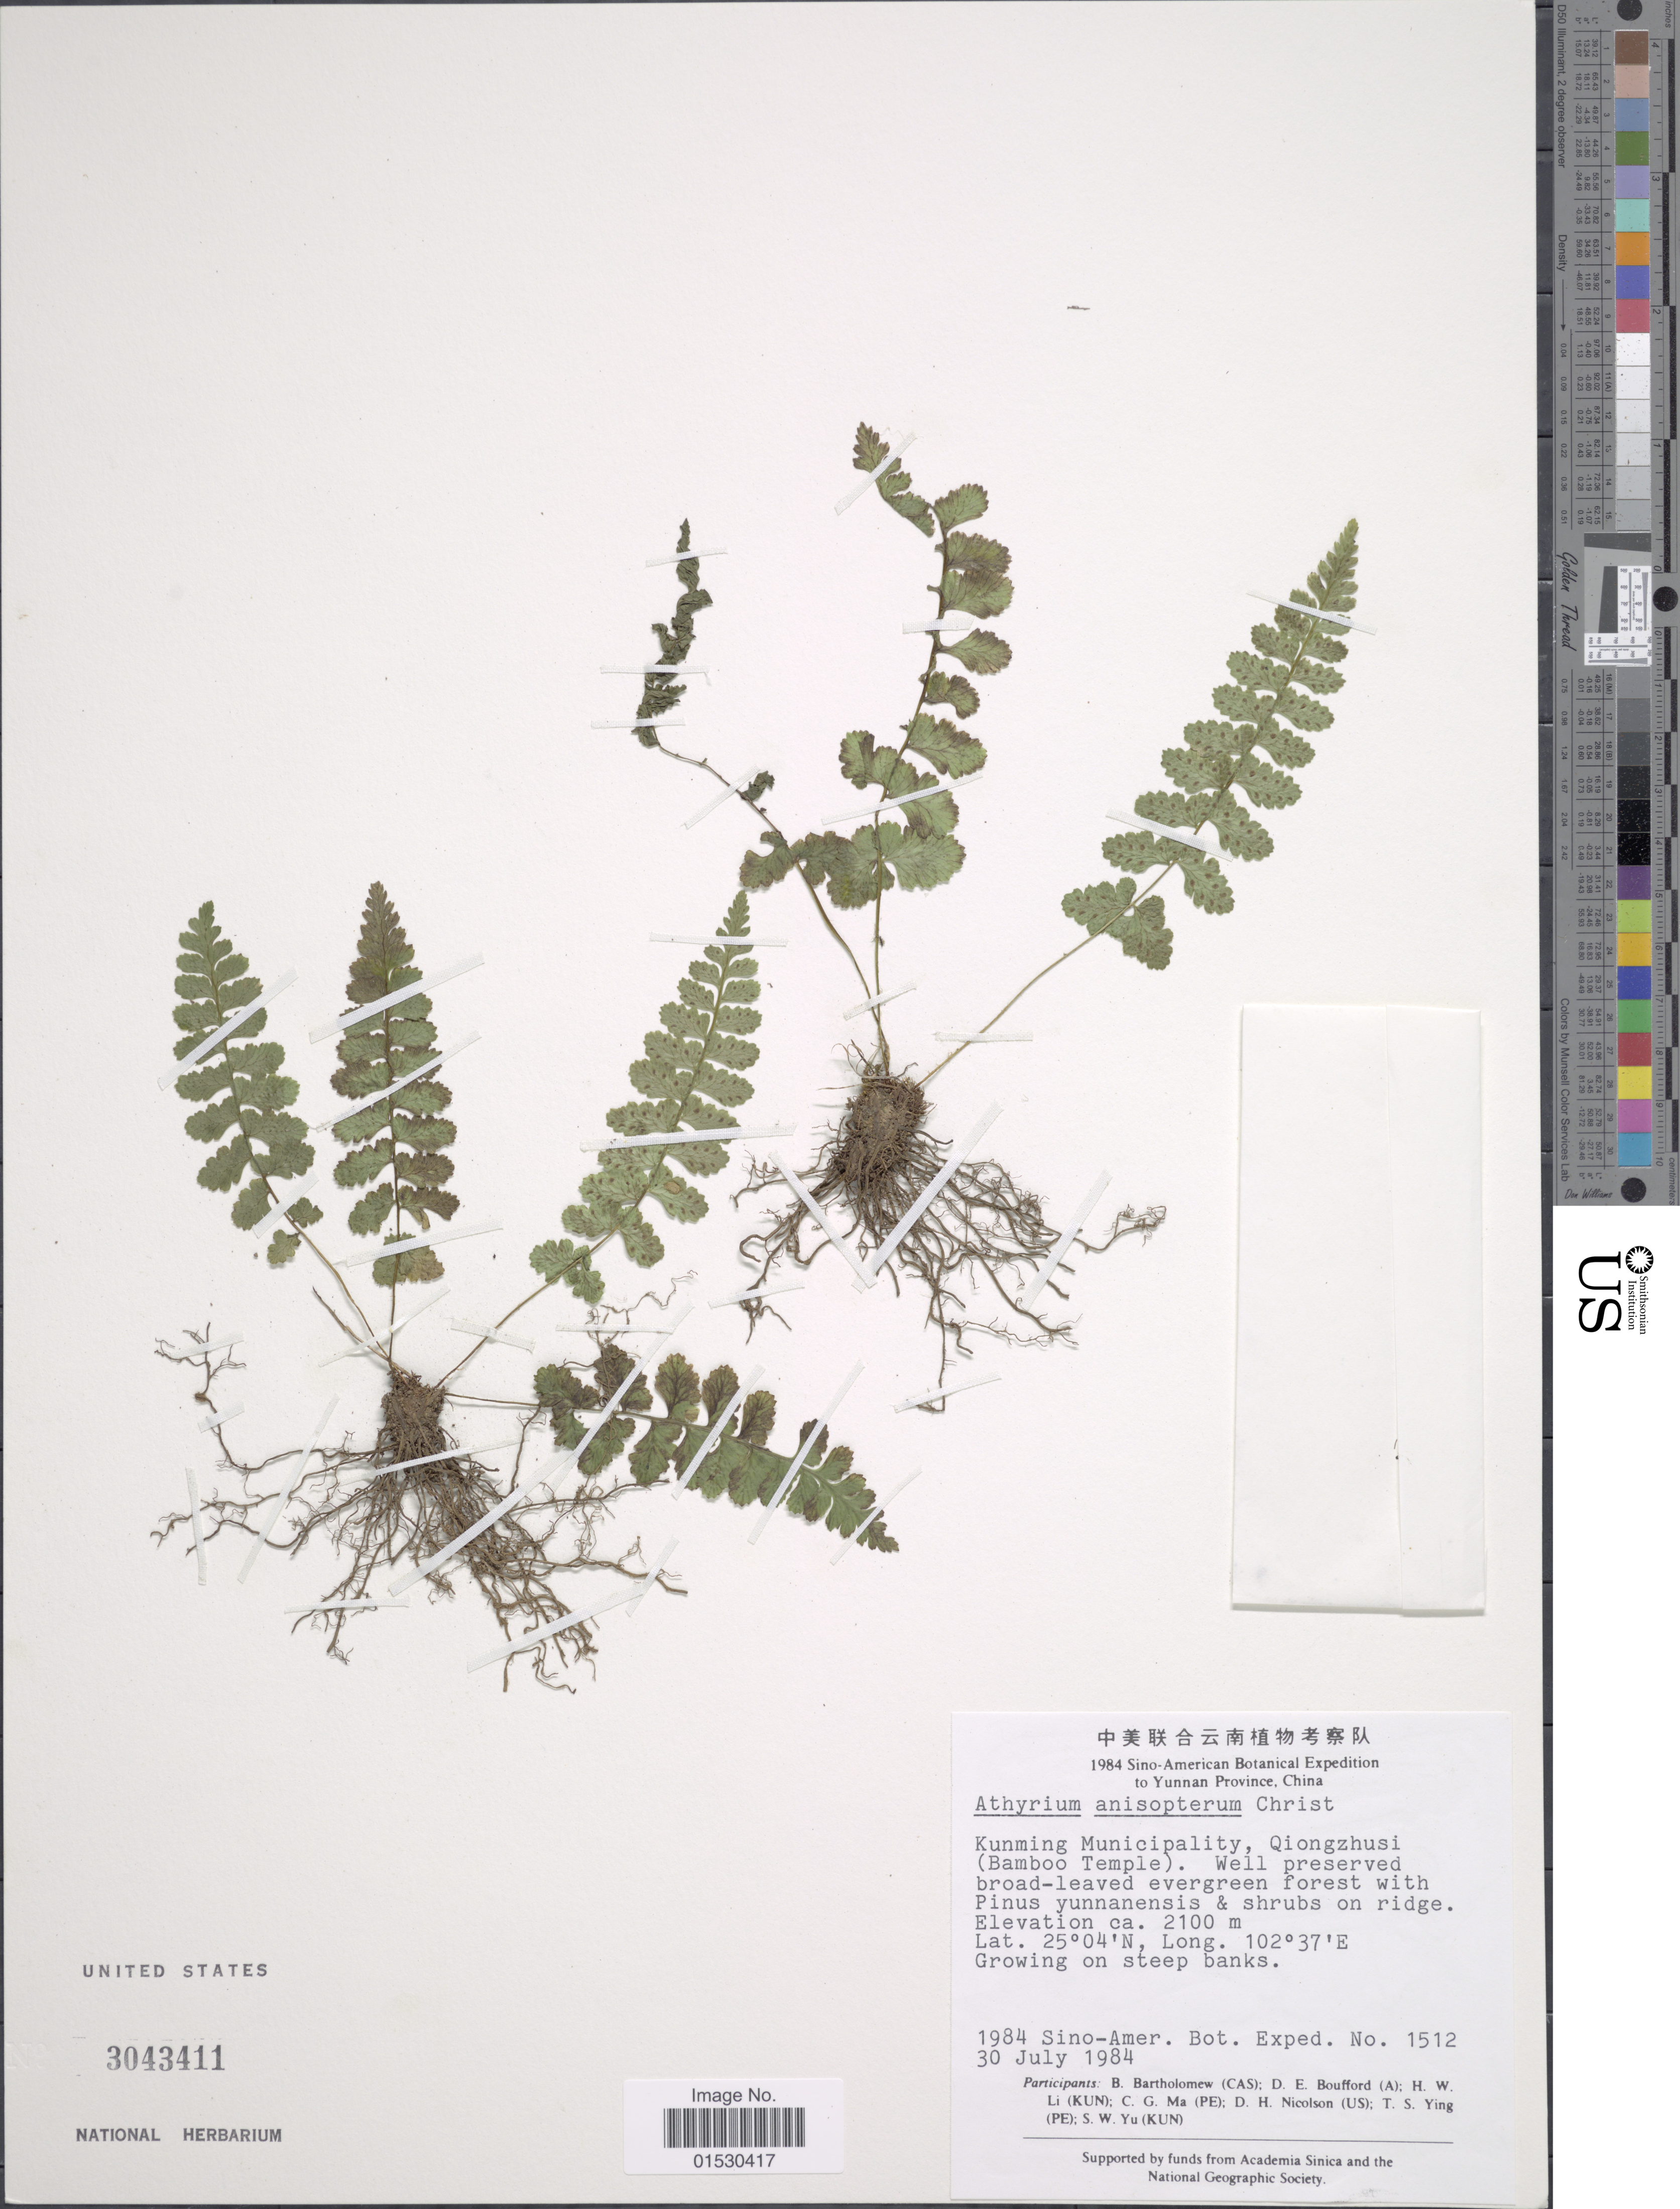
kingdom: Plantae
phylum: Tracheophyta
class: Polypodiopsida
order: Polypodiales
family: Athyriaceae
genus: Athyrium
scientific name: Athyrium anisopterum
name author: Christ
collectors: Sino-Amer. Bot. Exped. 1984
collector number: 1512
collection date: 1984-07-30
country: China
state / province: Yunnan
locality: Kunming Municipality, Qiongzhusi (Bamboo Temple). Well preserved broad - leaved evergreen forest with Pinus yunnansis & shrubs on ridge, growing on steep banks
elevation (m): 2100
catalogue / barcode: US 3043411